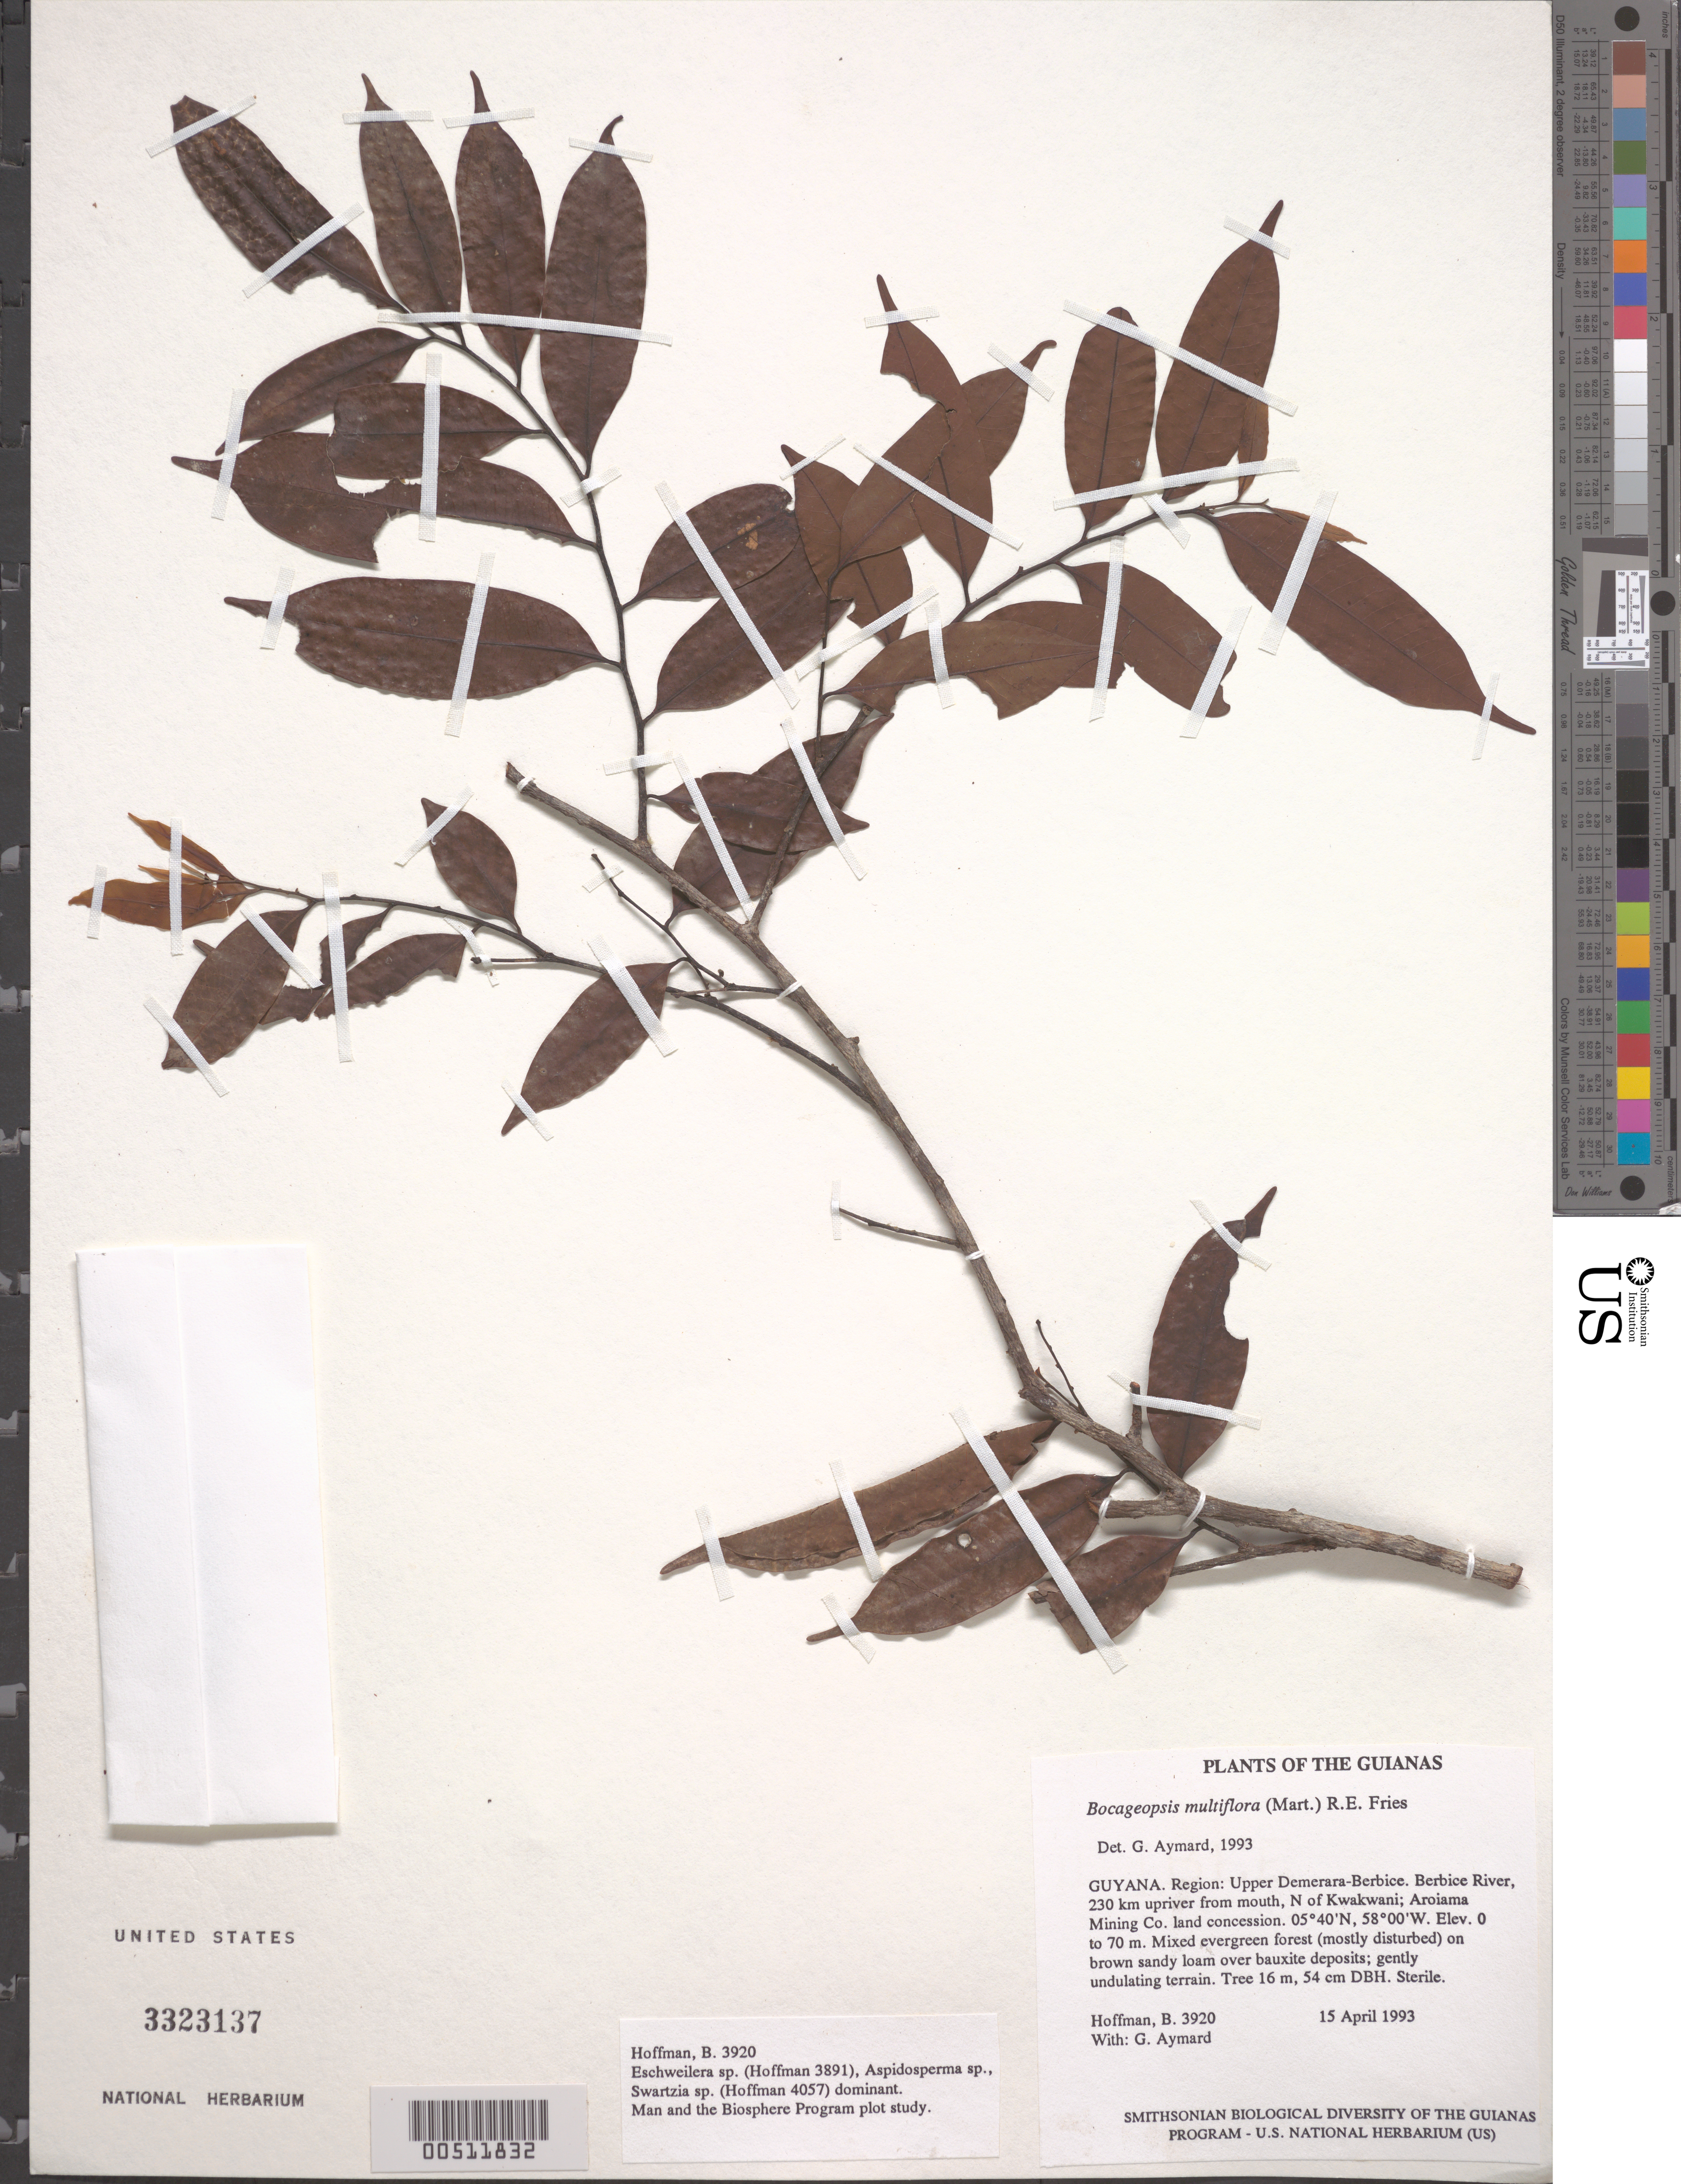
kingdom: Plantae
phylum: Tracheophyta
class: Magnoliopsida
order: Magnoliales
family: Annonaceae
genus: Bocageopsis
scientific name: Bocageopsis multiflora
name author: (Mart.) R.E. Fr.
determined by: Maas, Paul J. M.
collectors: B. Hoffman & G. A. Aymard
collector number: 3920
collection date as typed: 15 April 1993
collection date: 1993-04-15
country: Guyana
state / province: U. Demerara-Berbice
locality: Berbice River, 230 km upriver from mouth, N of Kwakwani; Aroiama Mining Co. land concession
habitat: Mixed evergreen forest (mostly disturbed) on brown sandy loam over bauxite deposits; gently undulating terrain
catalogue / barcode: US 3323137